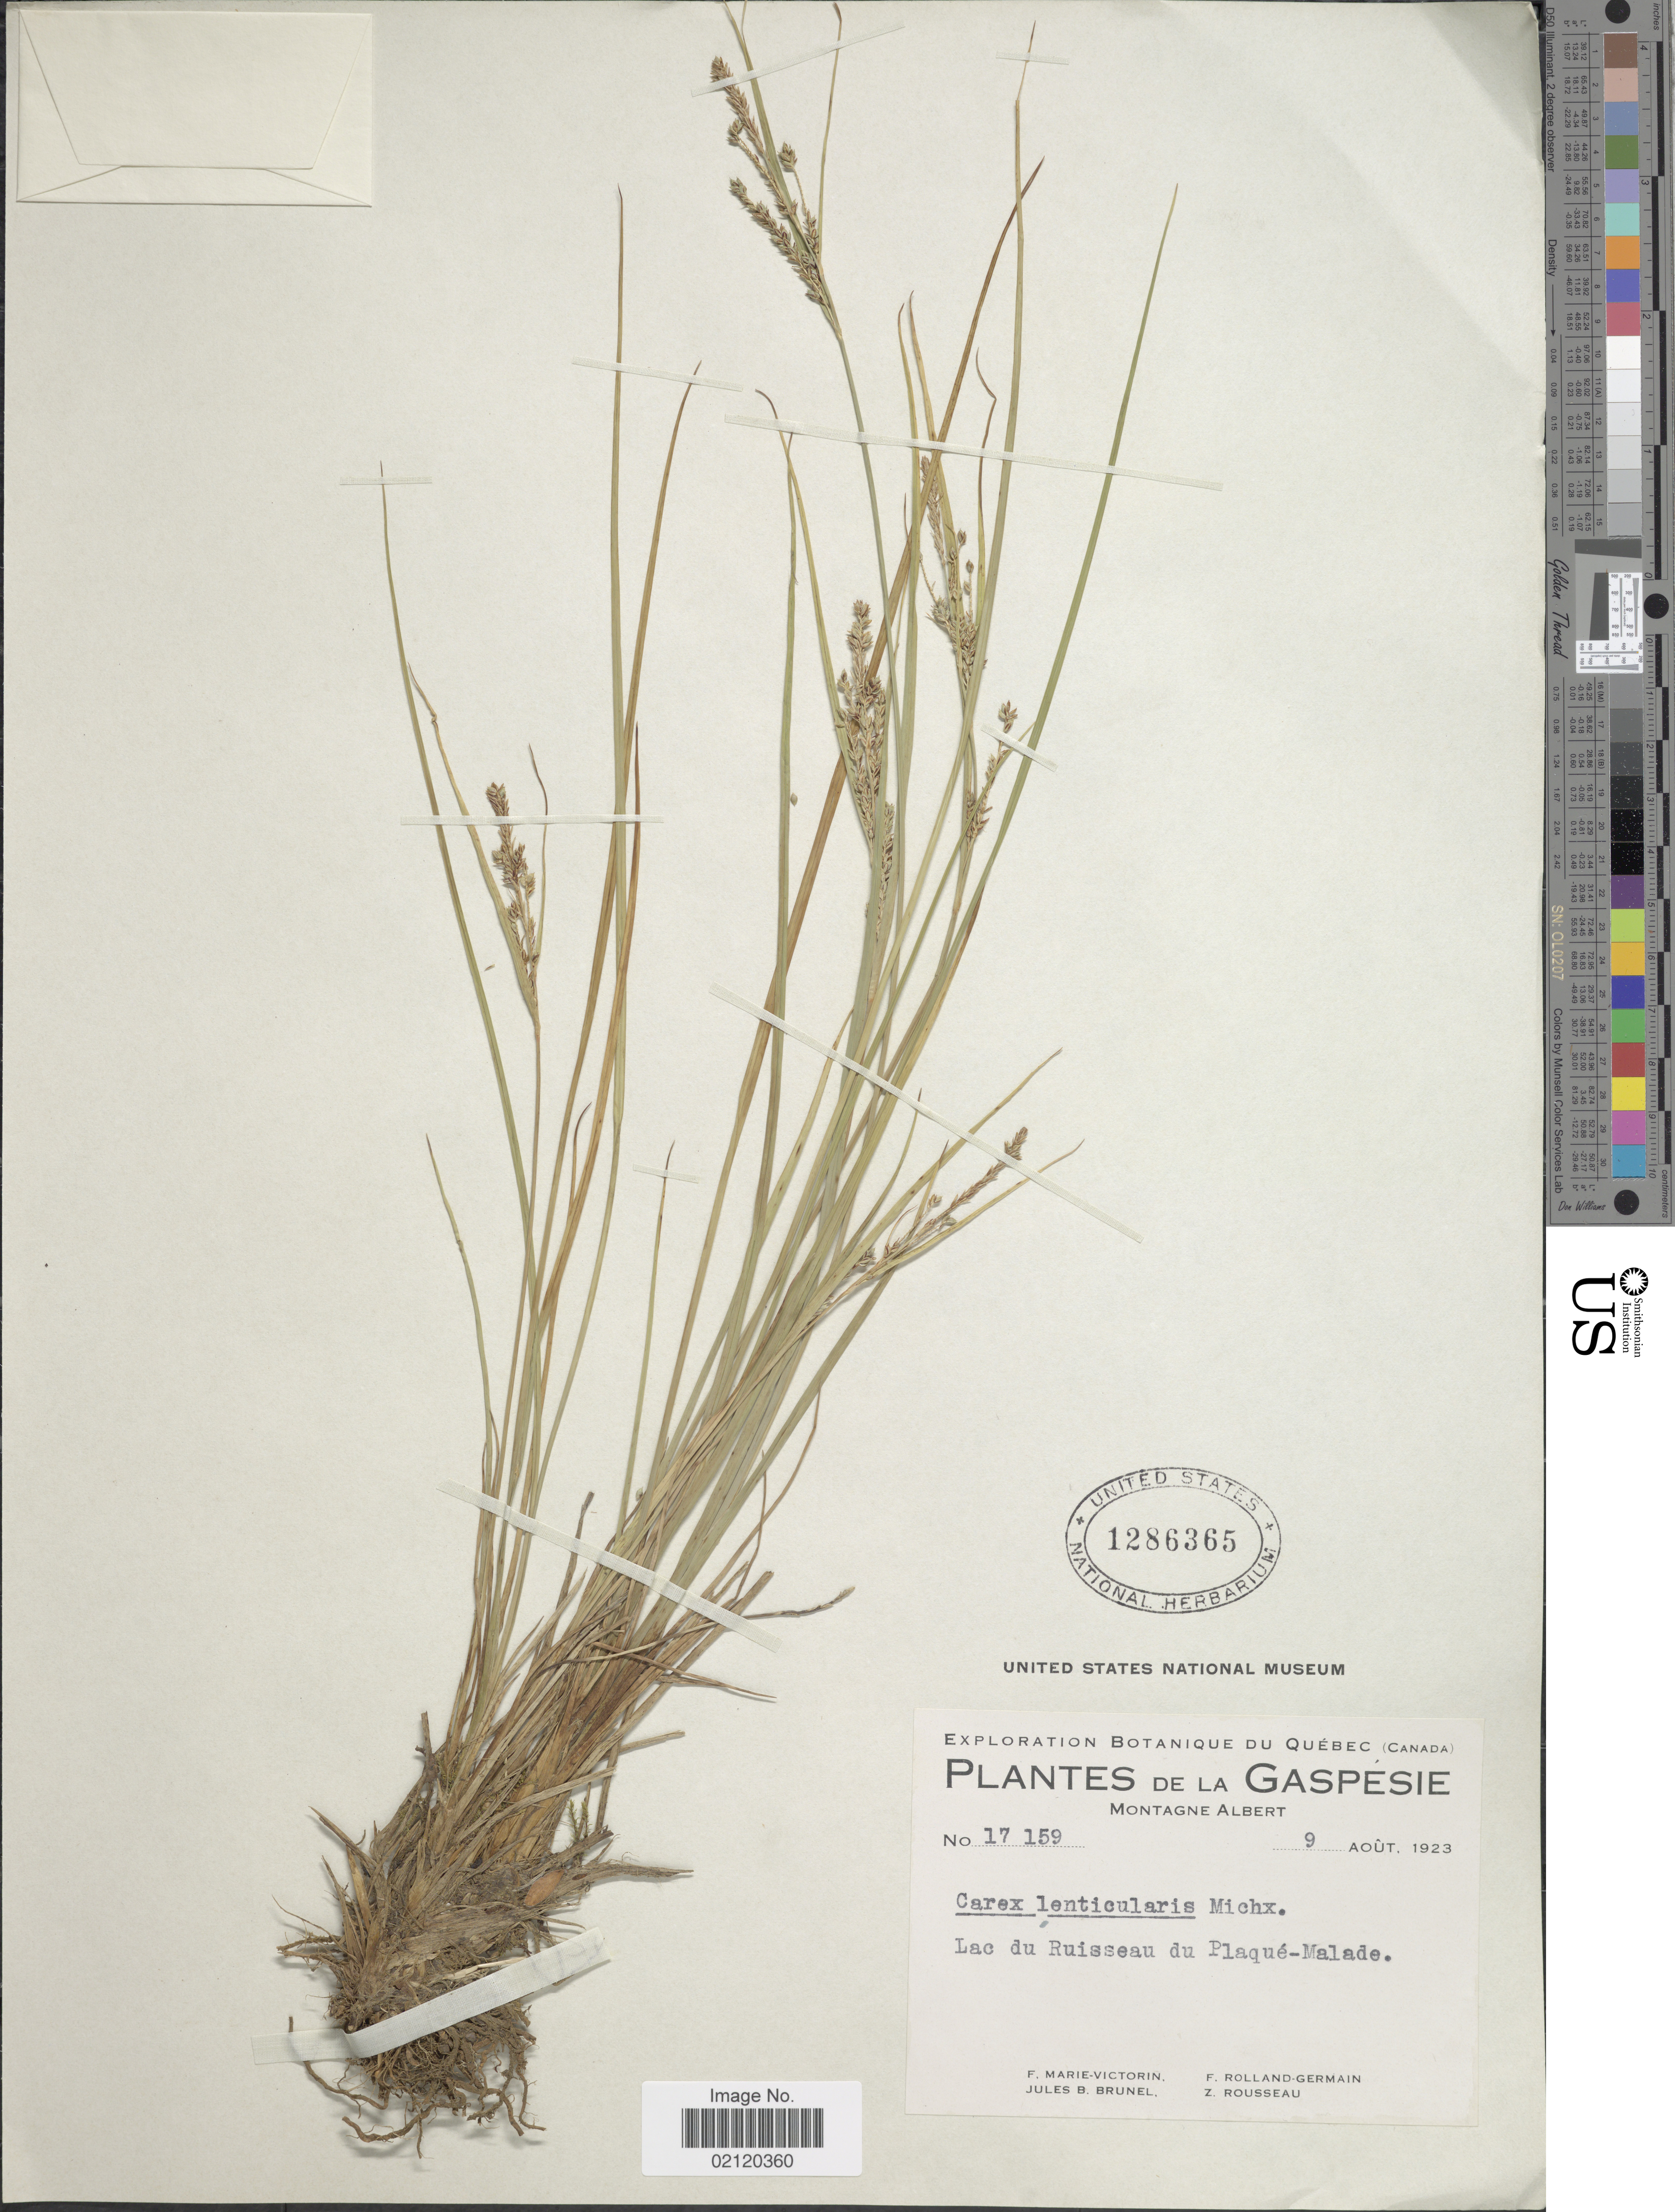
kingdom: Plantae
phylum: Tracheophyta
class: Liliopsida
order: Poales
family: Cyperaceae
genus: Carex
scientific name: Carex lenticularis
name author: Michx.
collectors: F. Marie-Victorin, J. Brunel, Rolland-Germain & Z. Rousseau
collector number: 17159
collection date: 1923-08-09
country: Canada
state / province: Quebec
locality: De La Gaspesie, Montagne Albert, Lac du Ruisseau du Plaque-Malade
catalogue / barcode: US 1286365